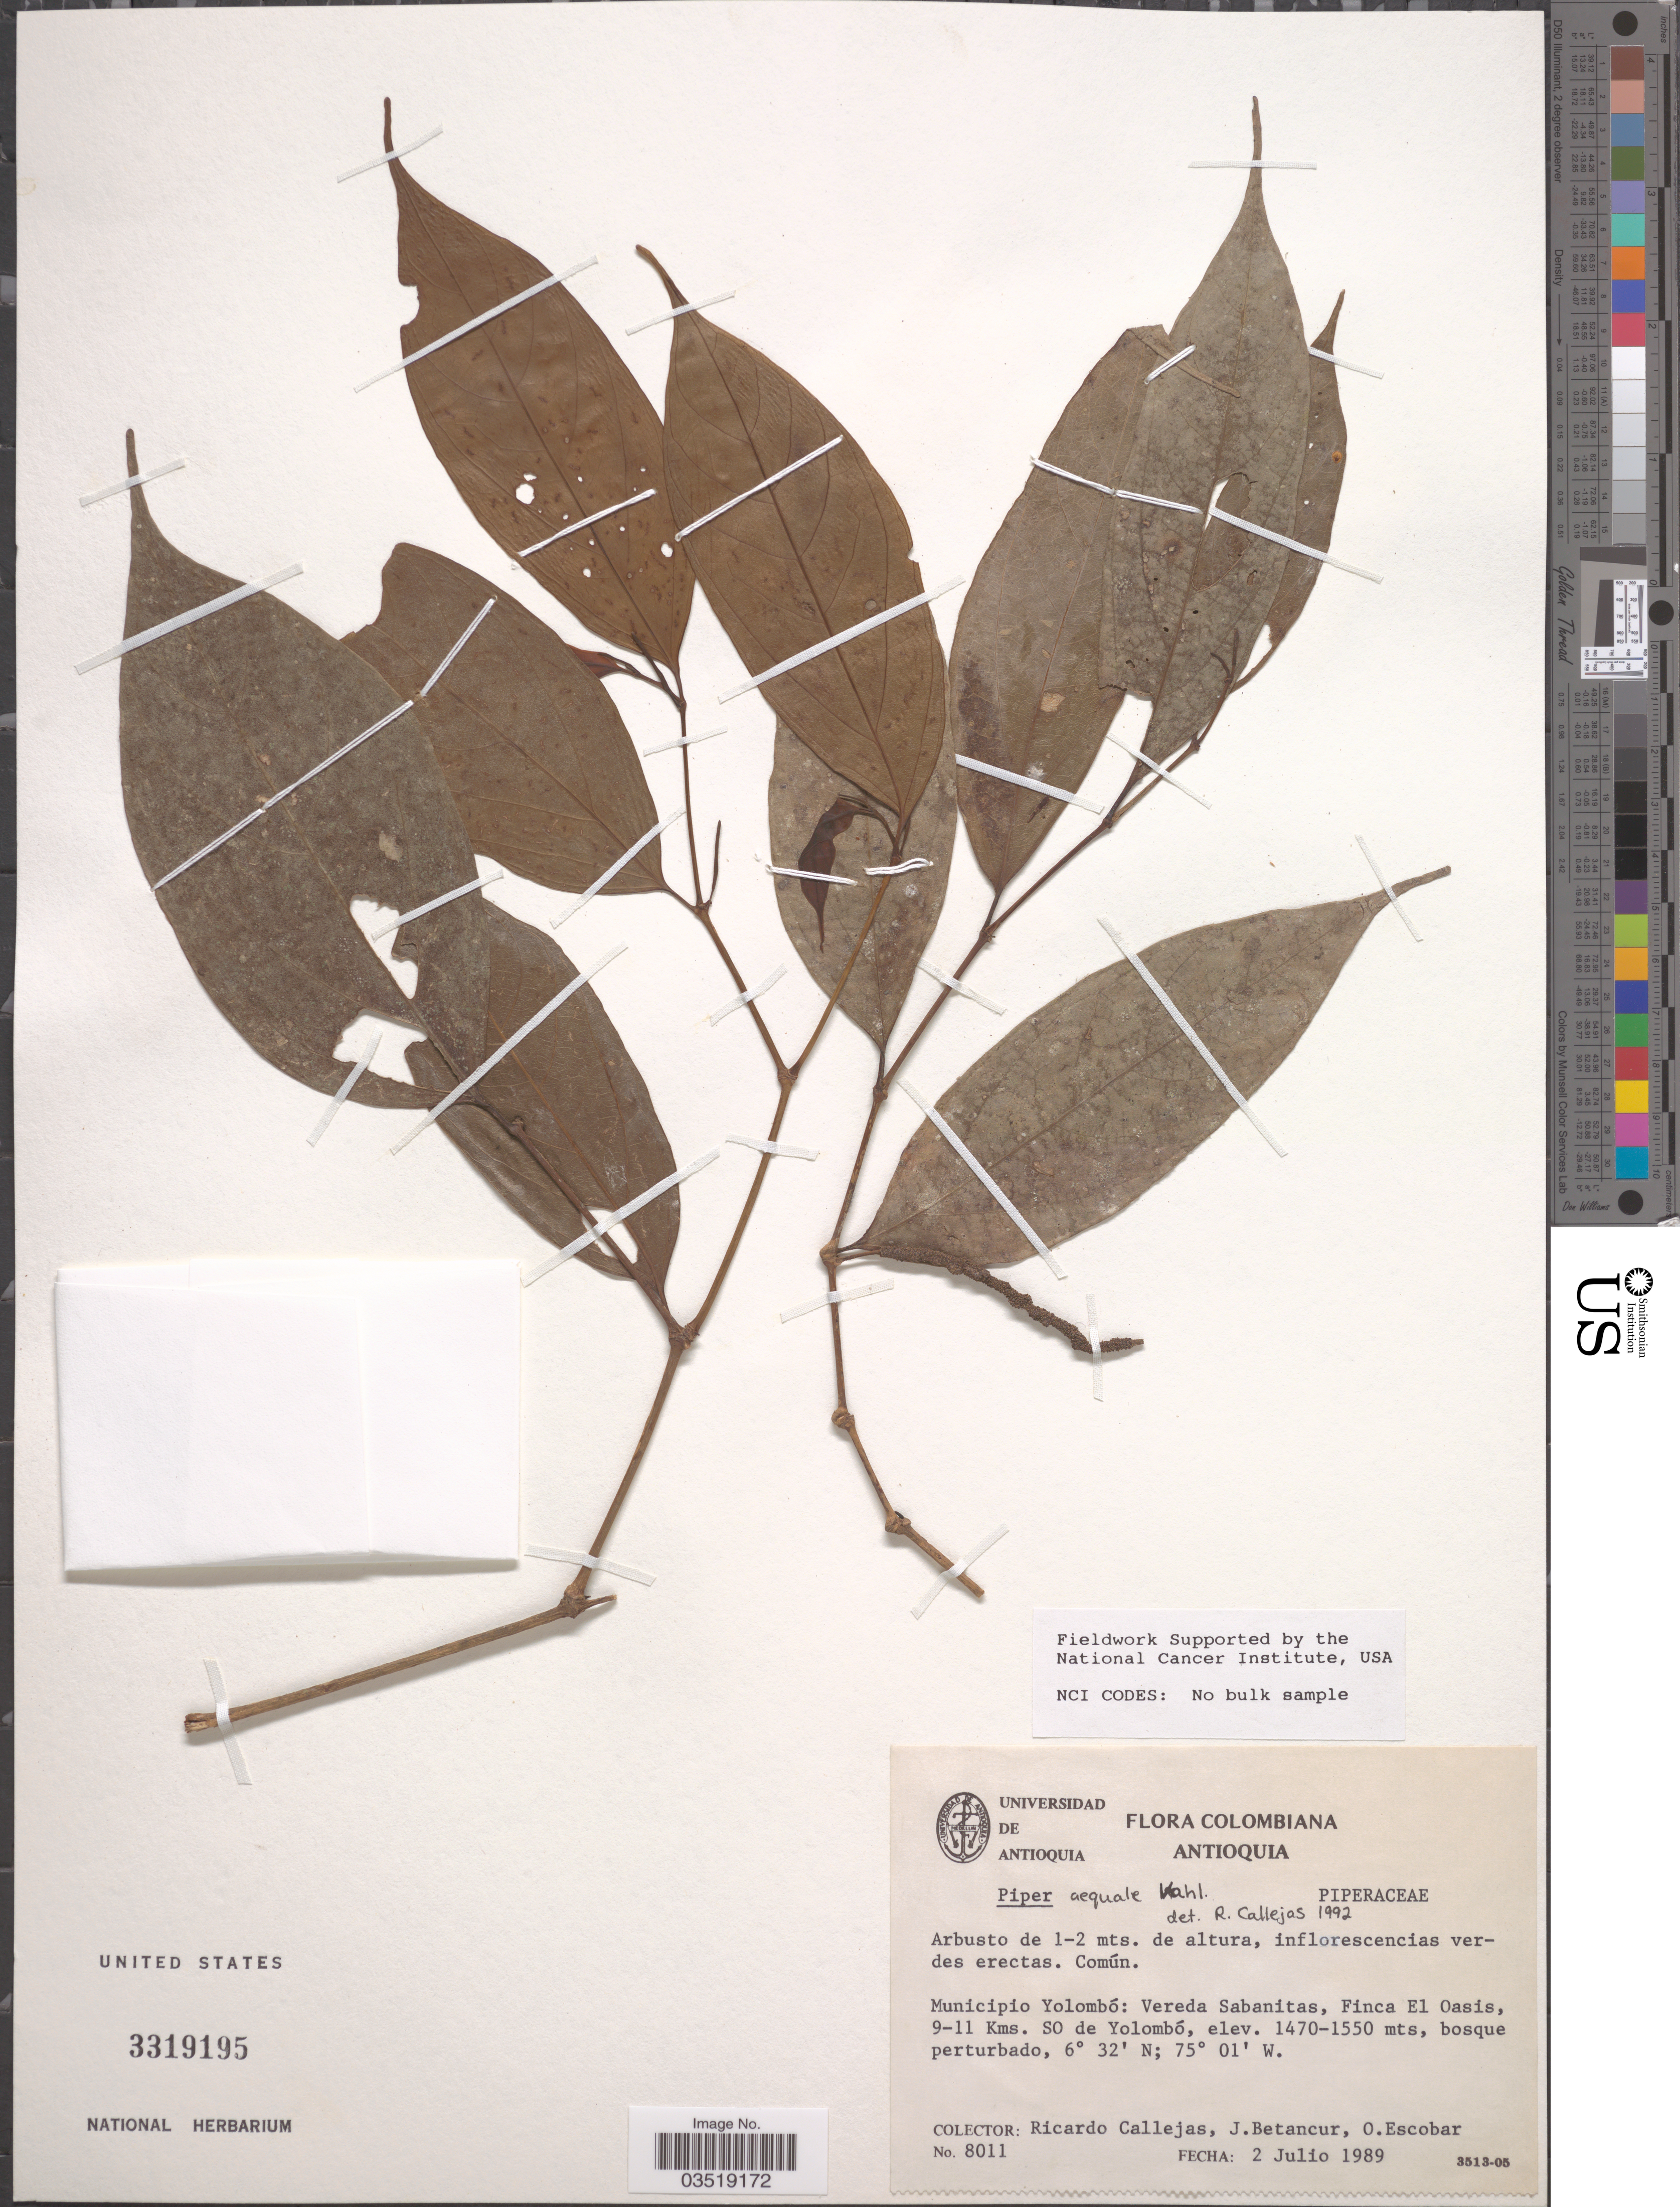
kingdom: Plantae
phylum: Tracheophyta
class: Magnoliopsida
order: Piperales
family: Piperaceae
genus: Piper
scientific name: Piper aequale var. aequale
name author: Vahl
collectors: R. Callejas, J. Betancur & O. Escobar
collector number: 8011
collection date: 1989-07-02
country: Colombia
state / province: Antioquia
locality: Municipio Yolomó: Vereda Sabanitas, Finca El Oasis, 9-11 Kms. SO de Yolombó.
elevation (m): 1470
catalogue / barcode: US 3319195